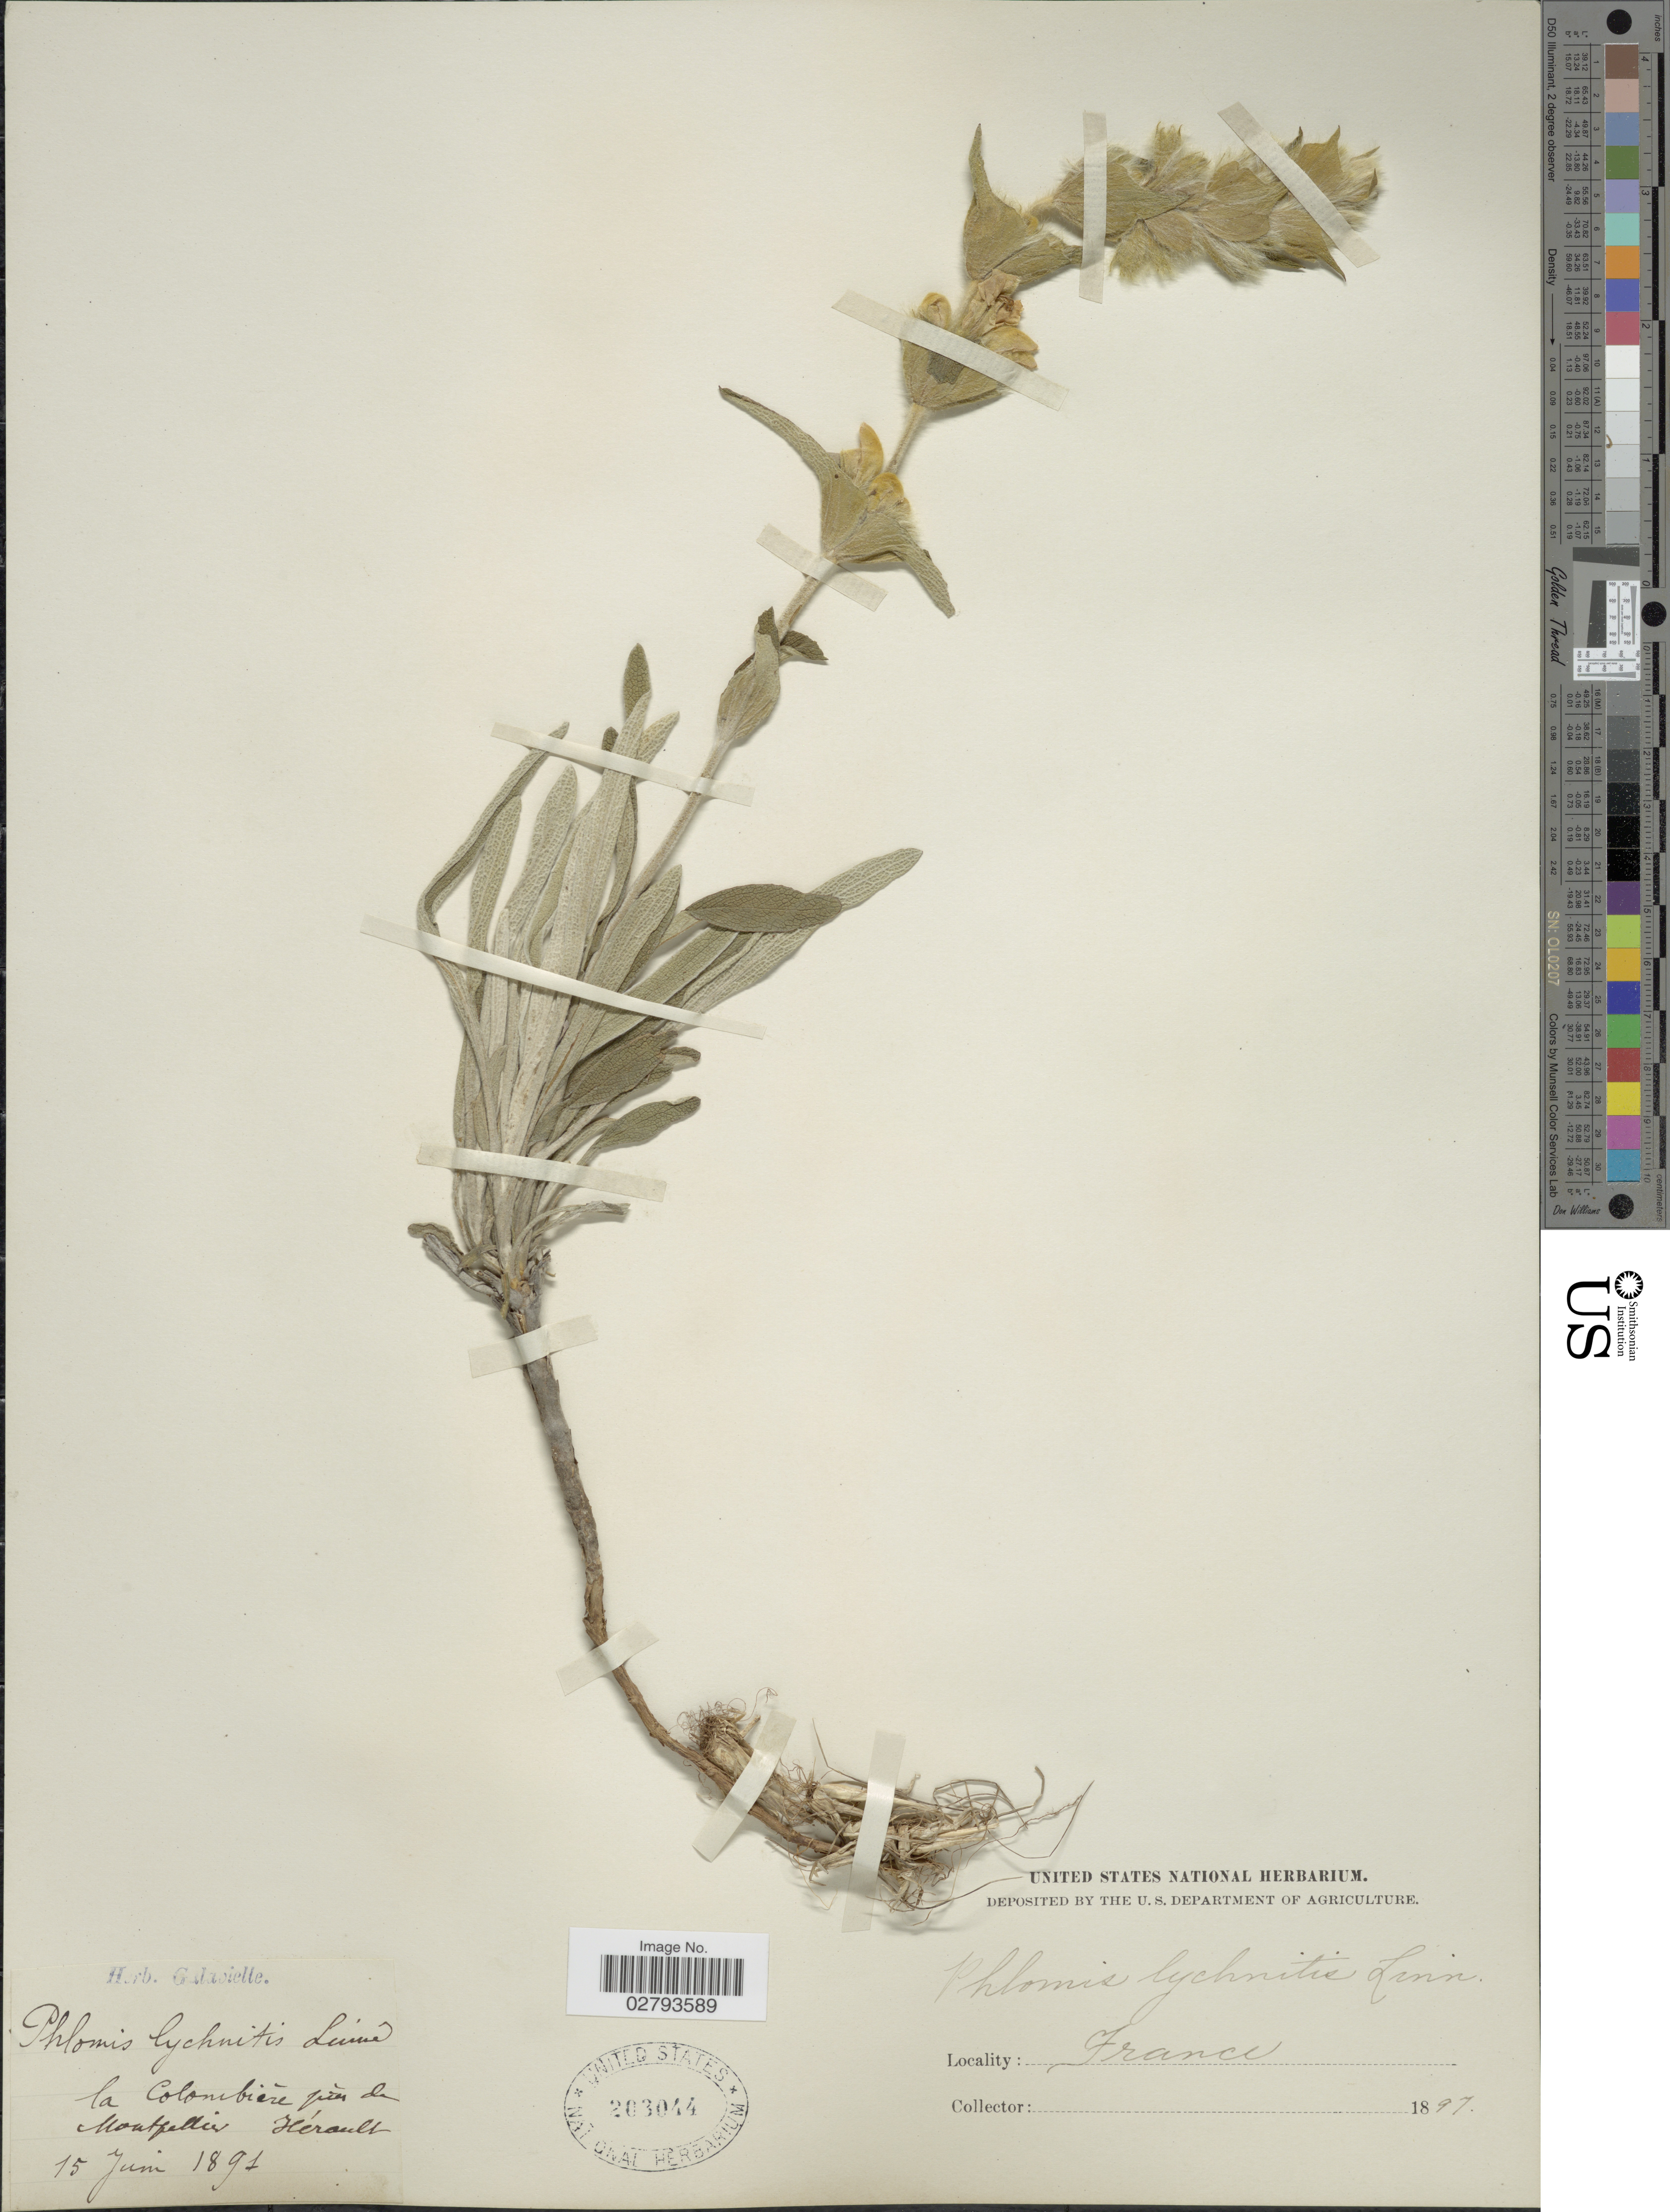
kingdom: Plantae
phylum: Tracheophyta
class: Magnoliopsida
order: Lamiales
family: Lamiaceae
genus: Phlomis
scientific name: Phlomis lychnitis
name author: L.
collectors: Ex herb. Galavielle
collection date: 1891-06-15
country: France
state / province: Occitanie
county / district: Hérault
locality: La Colombière prés de Montpellier (Hérault).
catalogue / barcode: US 203044